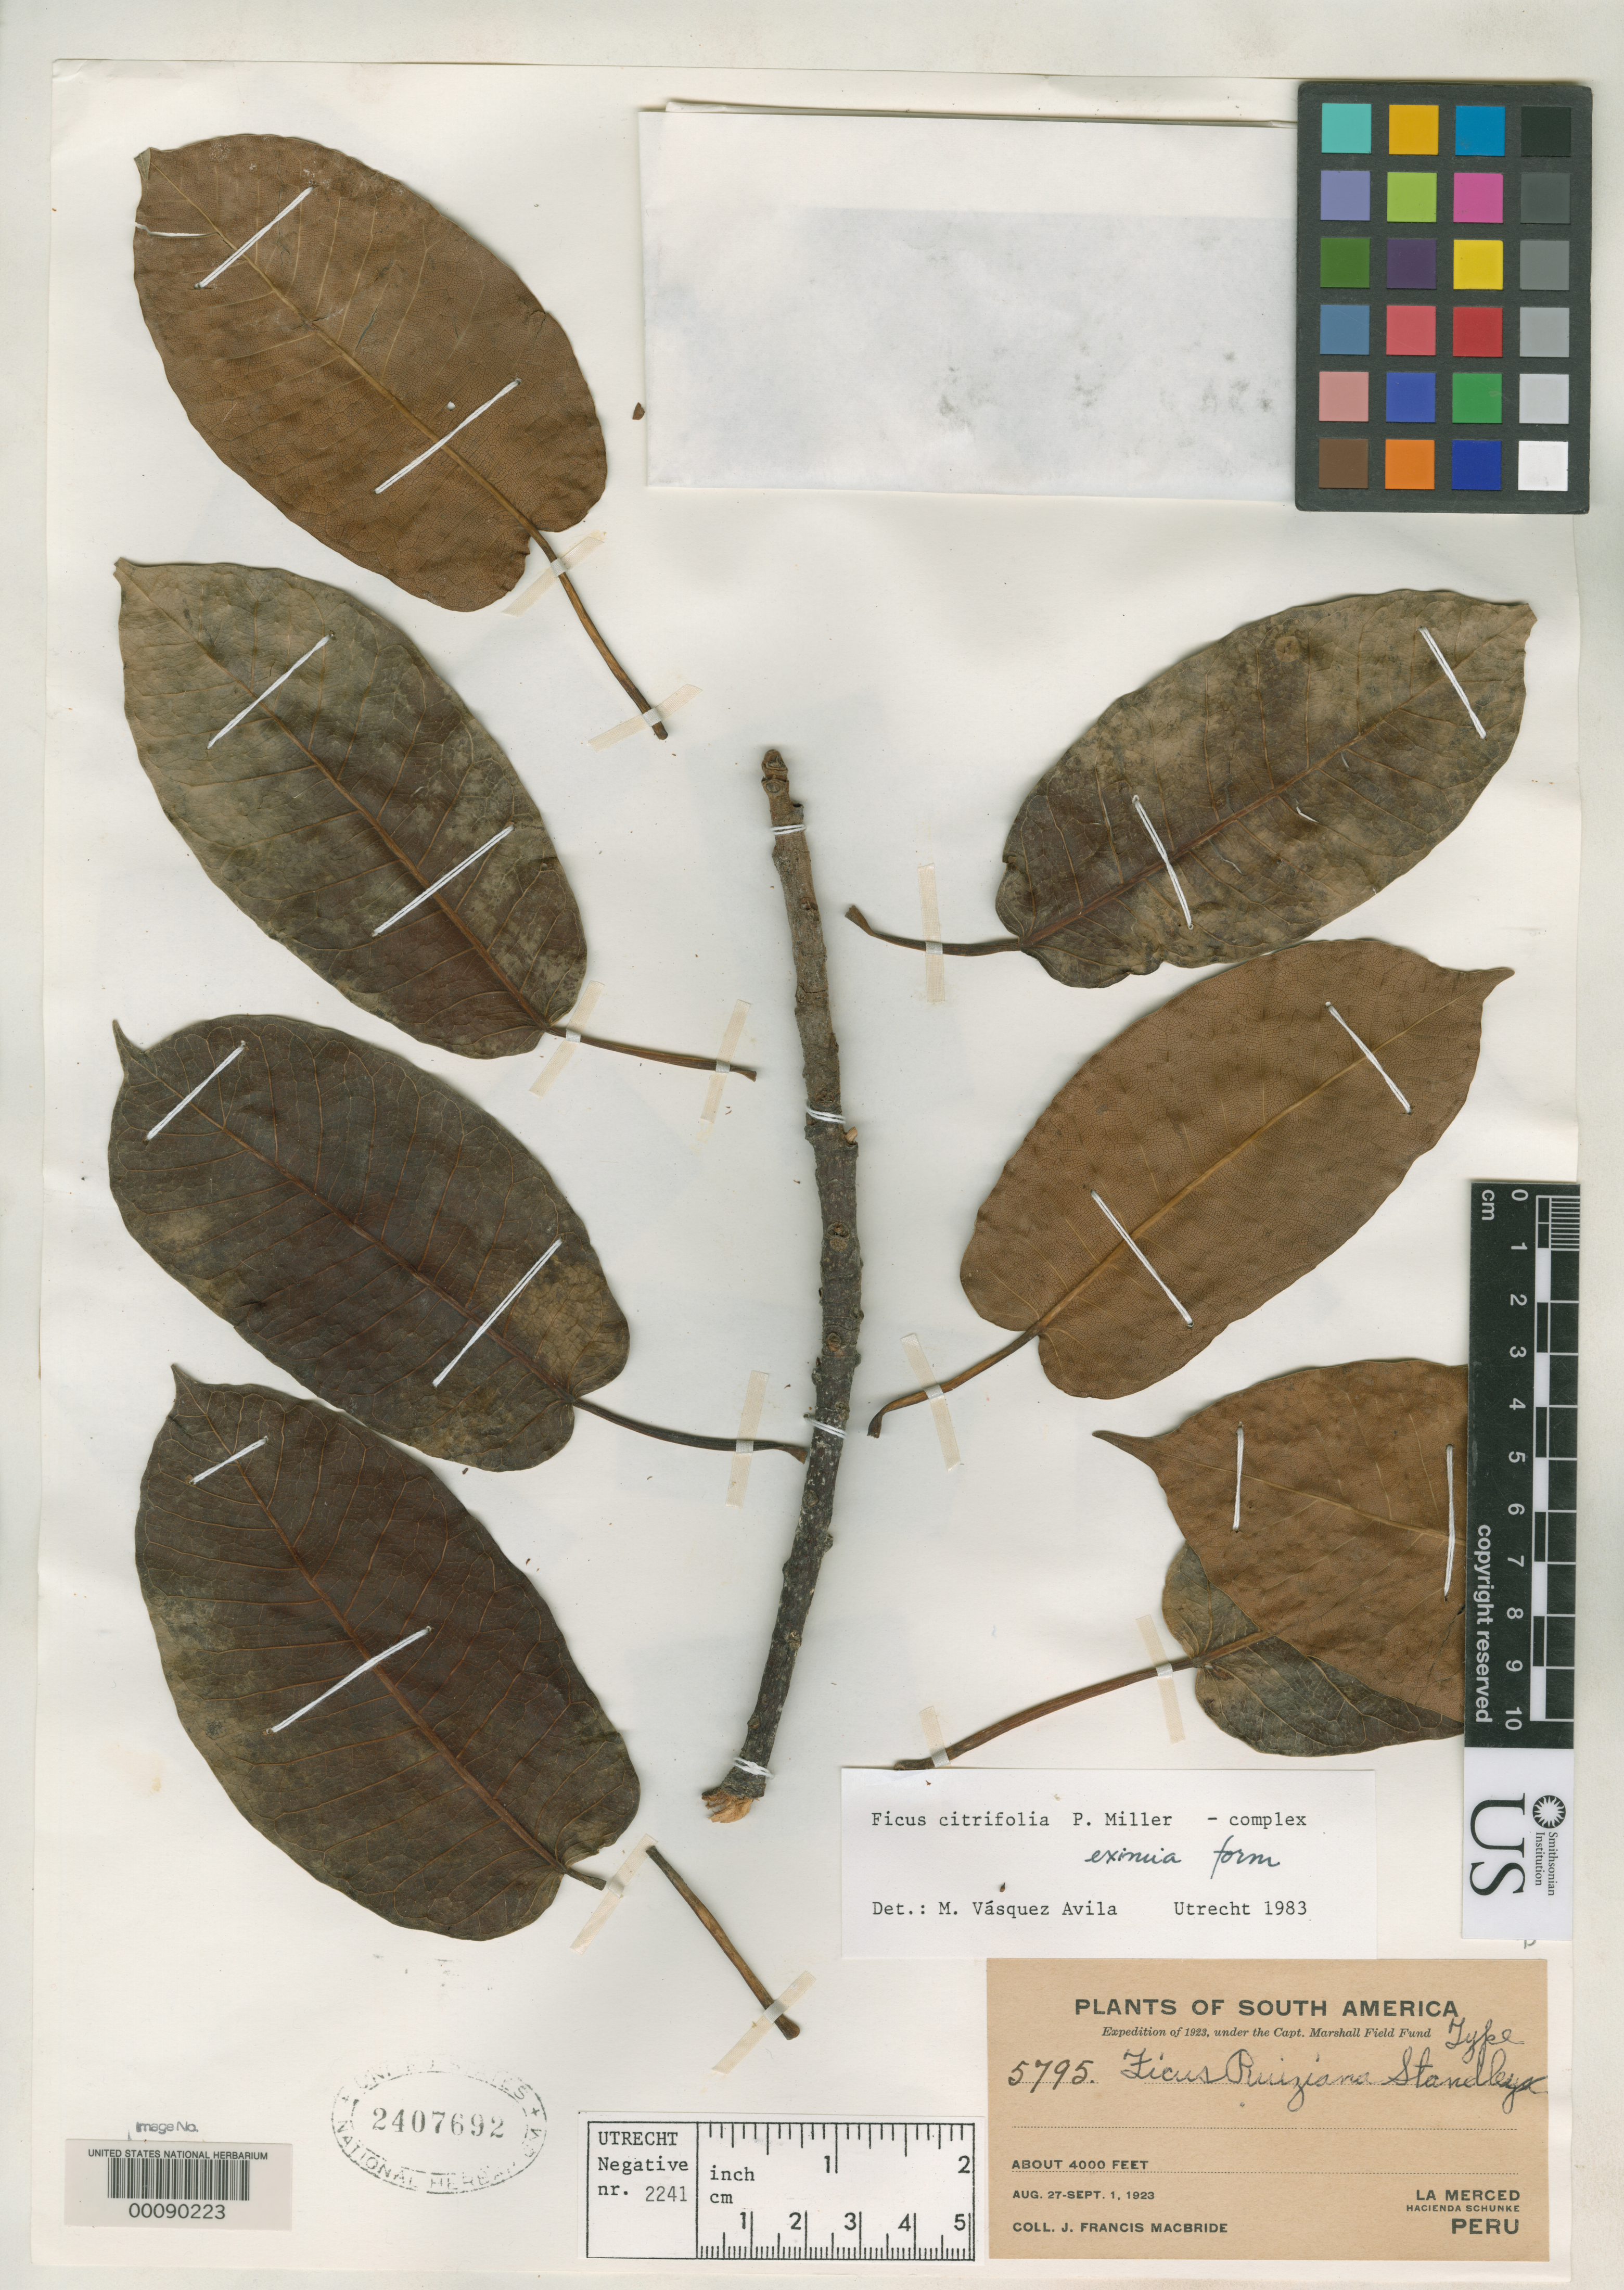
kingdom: Plantae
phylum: Tracheophyta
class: Magnoliopsida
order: Rosales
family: Moraceae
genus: Ficus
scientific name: Ficus ruiziana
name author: Standl. in J.F. Macbr.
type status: Isotype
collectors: J. F. Macbride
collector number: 5795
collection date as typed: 27 Aug 1928 to 01 Sep 1923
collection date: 1923-09-01/1928-08-27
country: Peru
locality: La Merced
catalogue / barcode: US 2407692